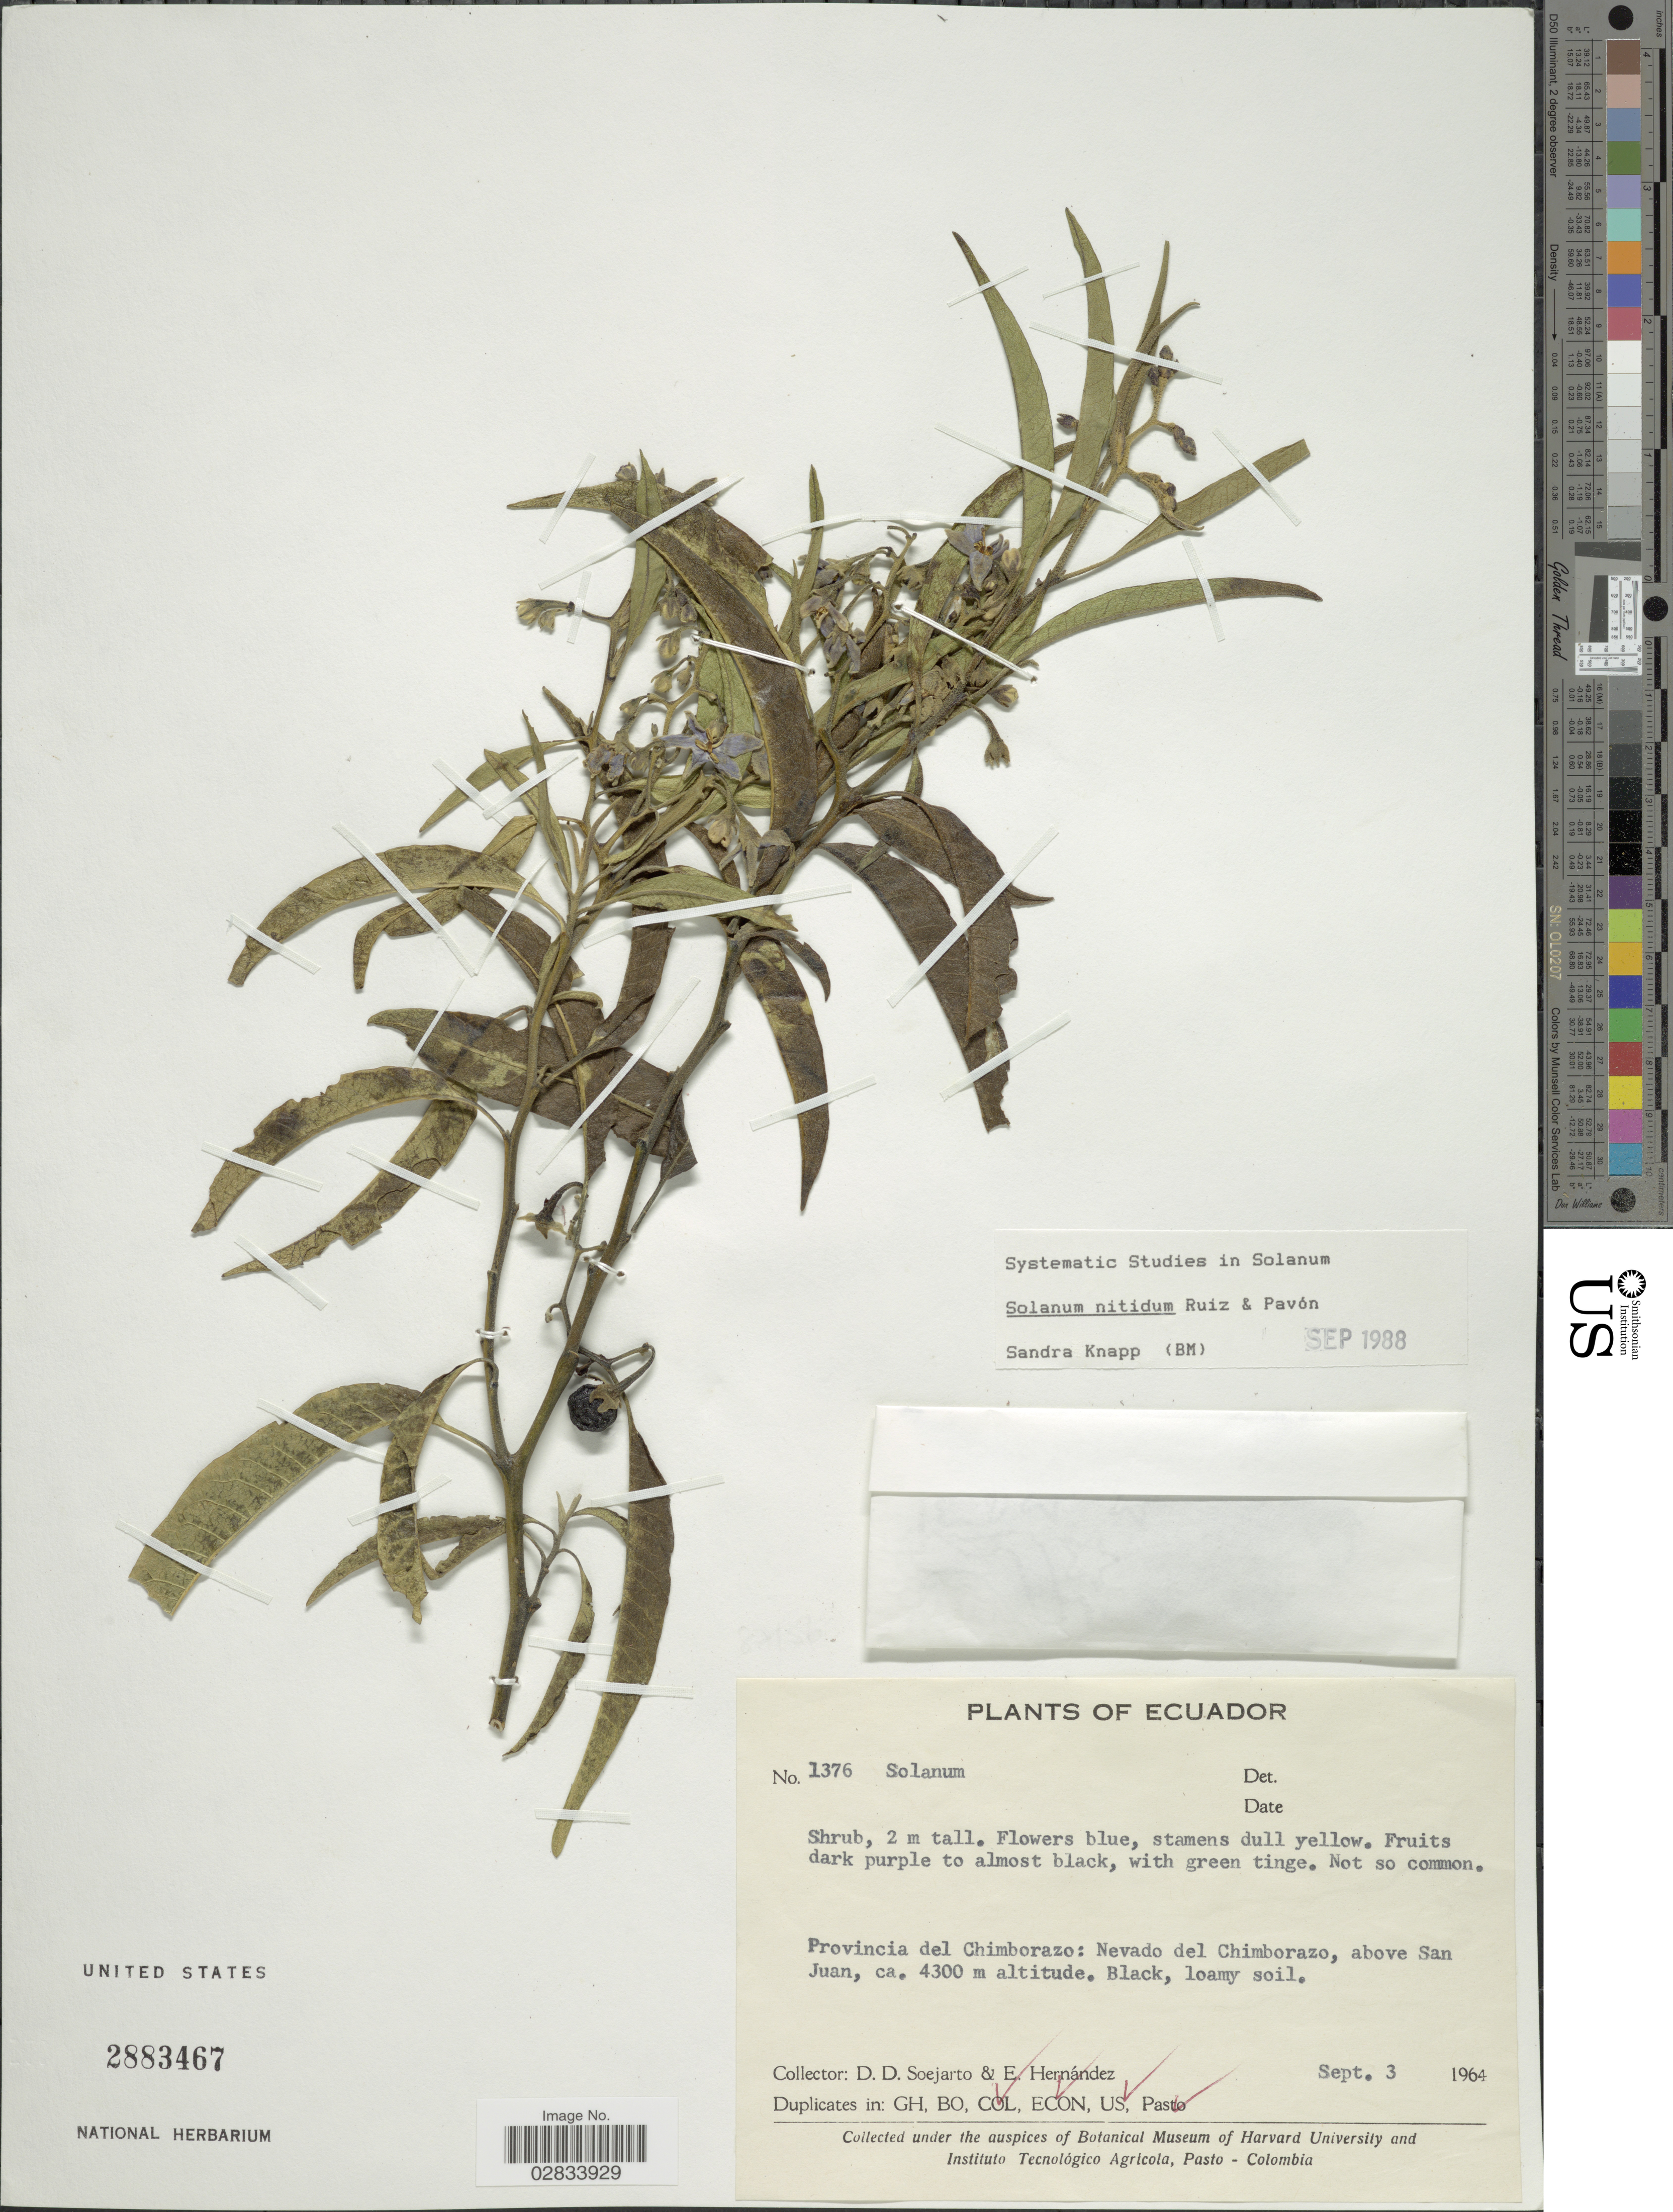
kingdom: Plantae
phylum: Tracheophyta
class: Magnoliopsida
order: Solanales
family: Solanaceae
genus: Solanum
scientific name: Solanum nitidum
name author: Ruiz & Pav.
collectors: E. Hernández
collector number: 1376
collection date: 1964-09-03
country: Ecuador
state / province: Chimborazo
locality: Provincia del Chimborazo: Nevado del Chimborazo, above San Juan.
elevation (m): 4300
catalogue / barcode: US 2883467